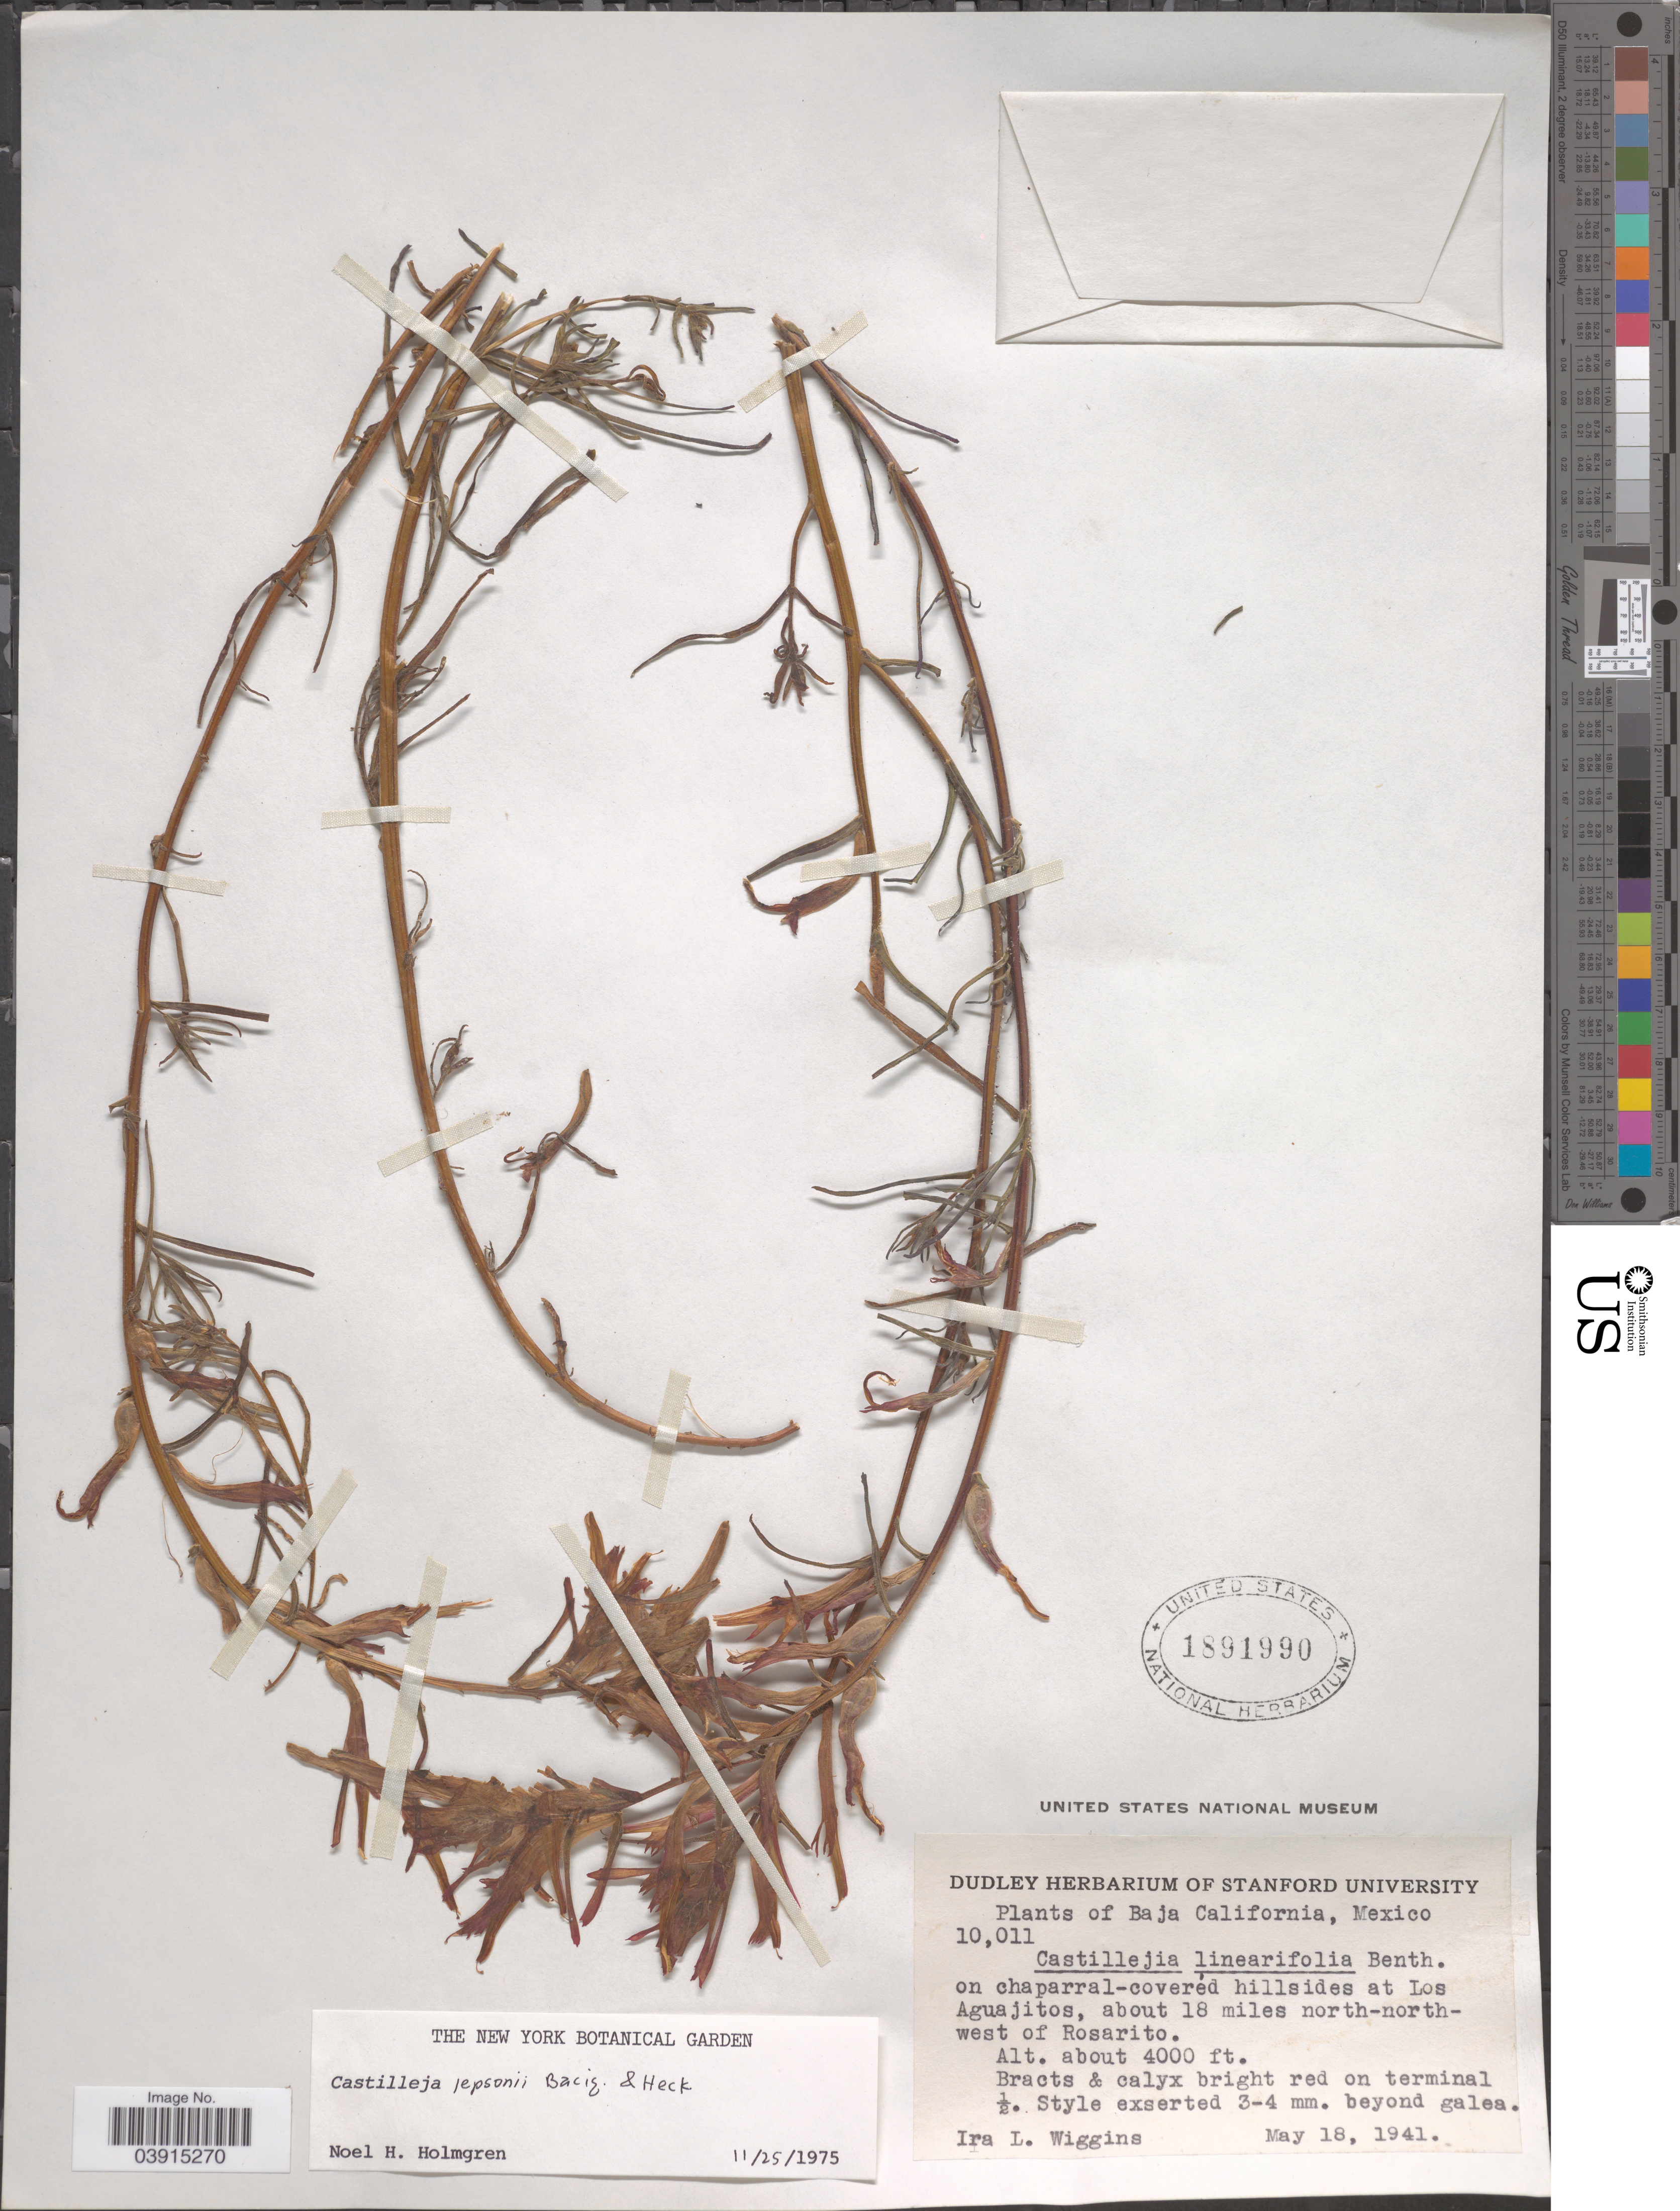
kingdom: Plantae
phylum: Tracheophyta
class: Magnoliopsida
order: Lamiales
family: Orobanchaceae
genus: Castilleja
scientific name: Castilleja jepsonii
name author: Bacig. & Heckard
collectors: I. L. Wiggins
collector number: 10011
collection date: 1941-05-18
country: Mexico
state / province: Baja California Norte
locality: At Los Aguajitos, about 18 miles north-north-west of Rosarito.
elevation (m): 1219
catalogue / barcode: US 1891990